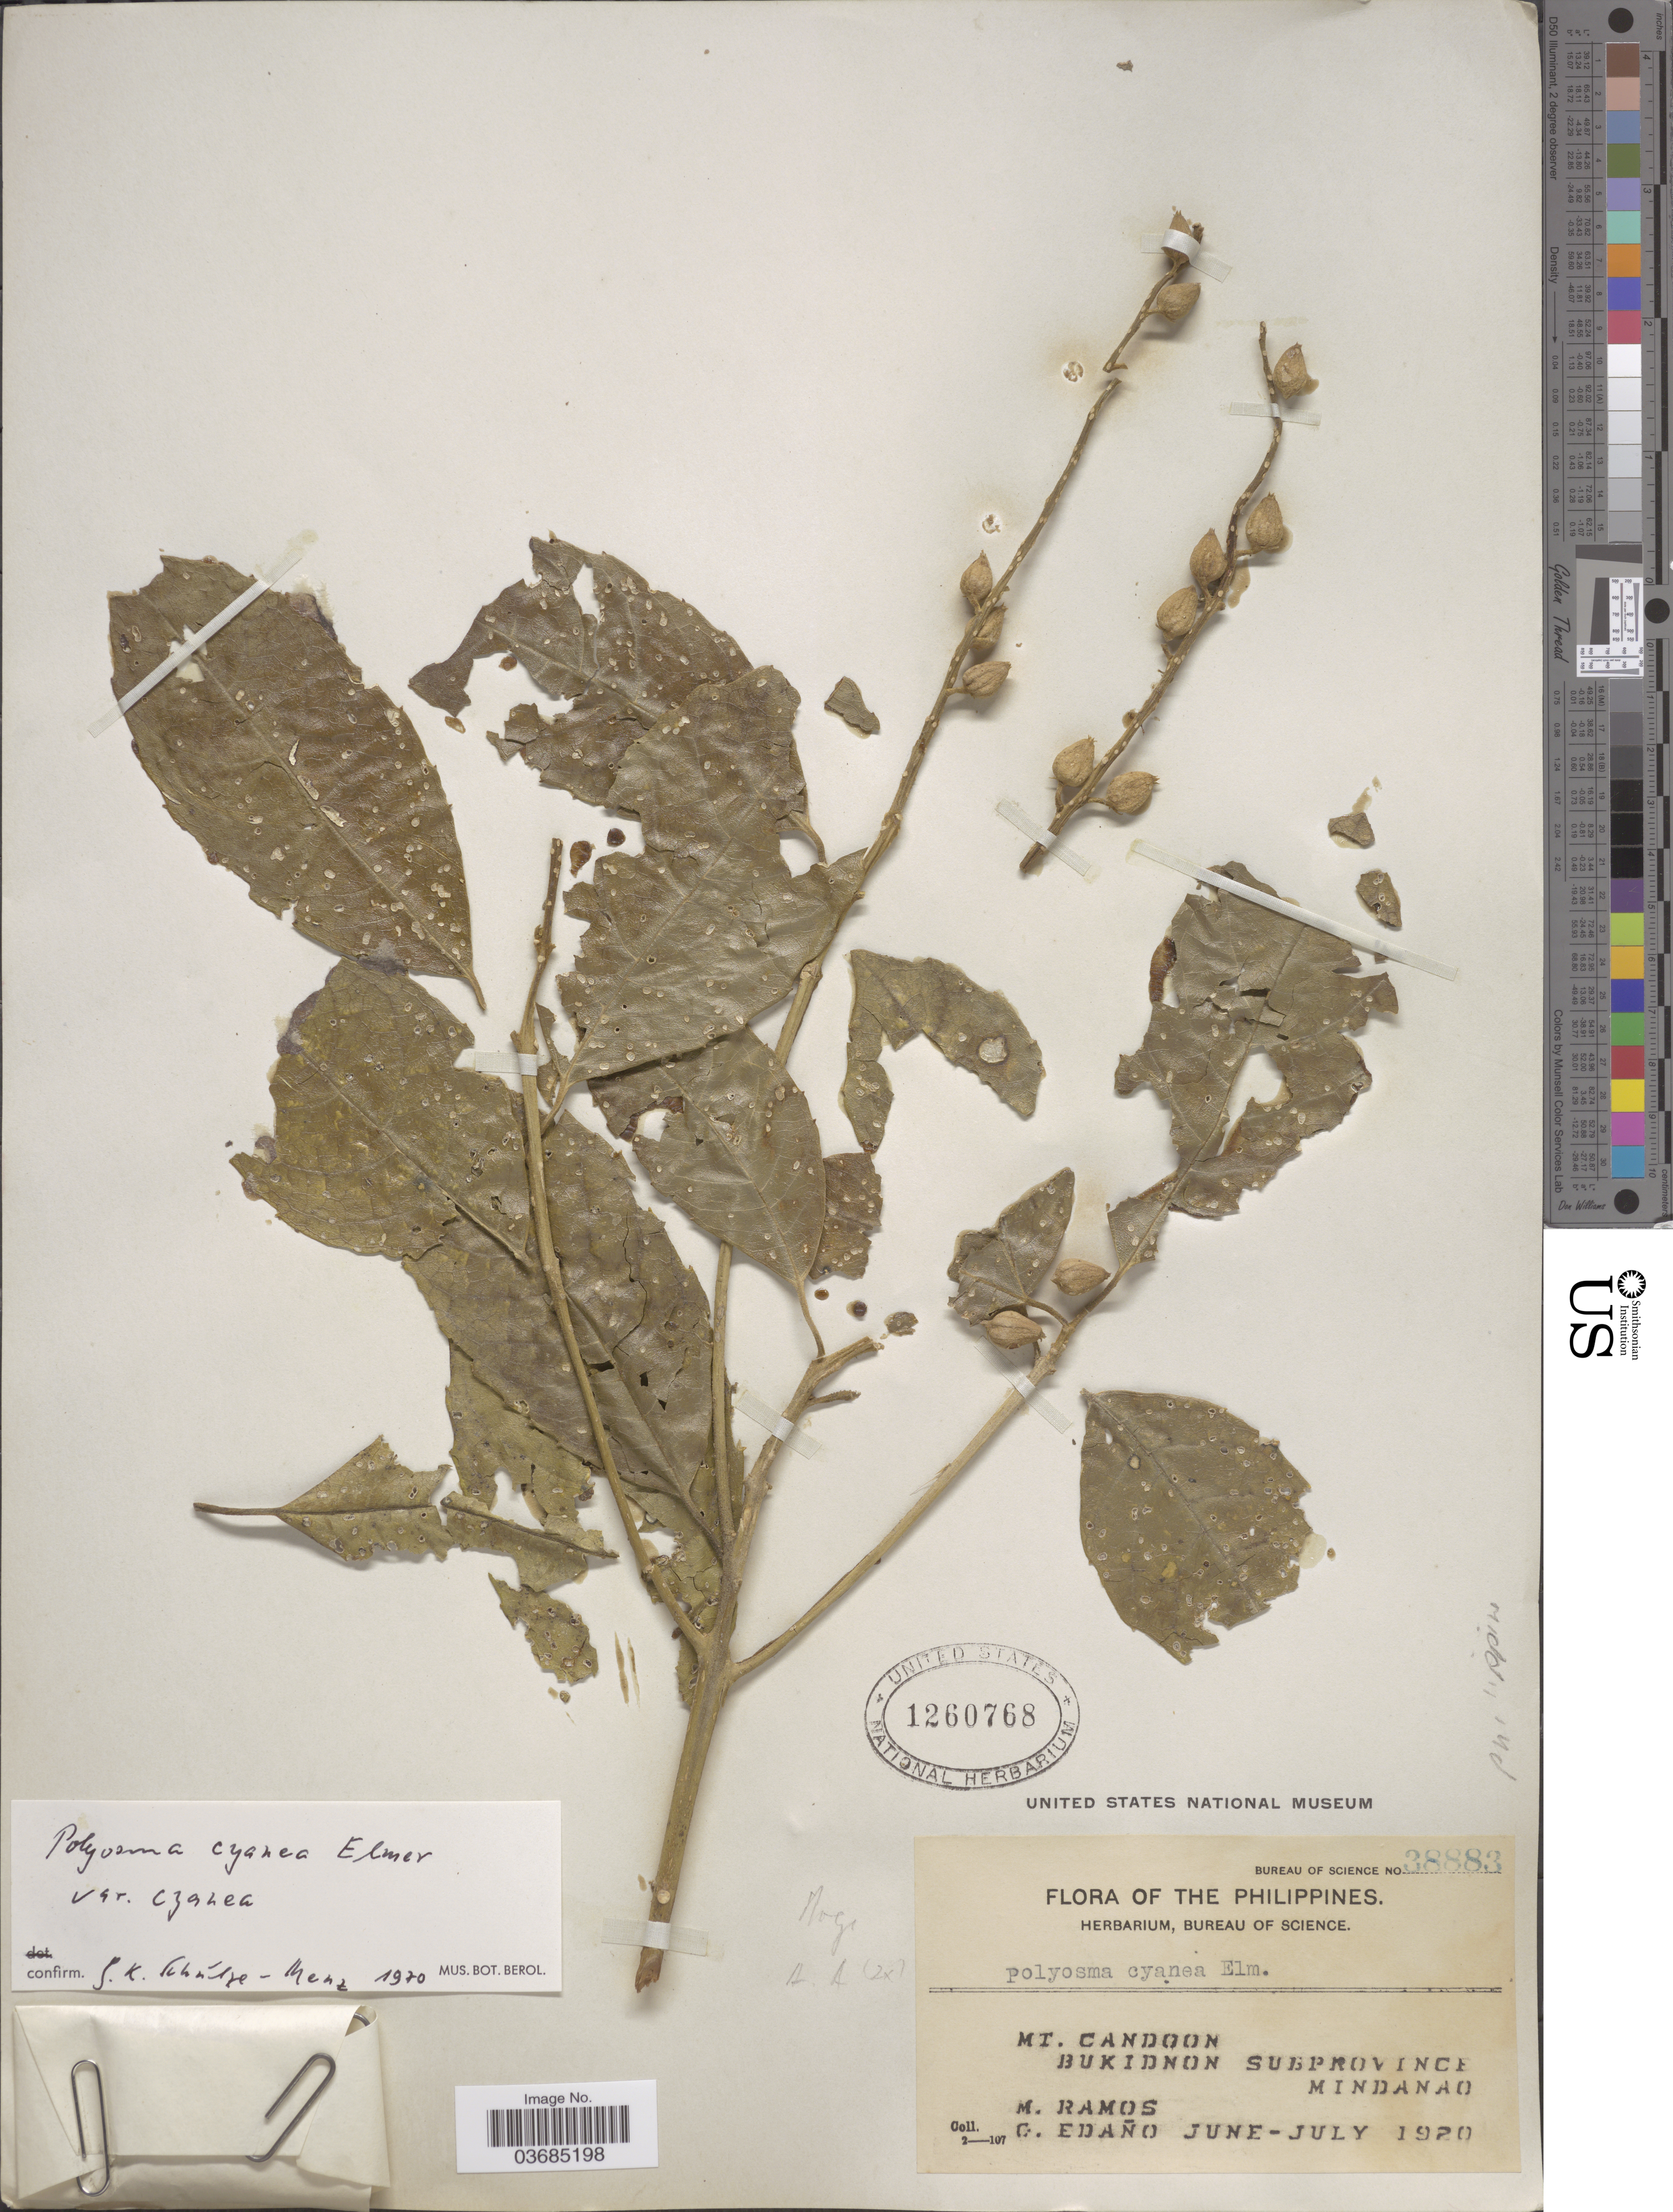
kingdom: Plantae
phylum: Tracheophyta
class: Magnoliopsida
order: Escalloniales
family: Escalloniaceae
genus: Polyosma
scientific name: Polyosma cyanea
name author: Elmer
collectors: M. Ramos & G. Edaño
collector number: Bureau of Science 38883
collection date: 1920-06/1920-07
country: Philippines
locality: Mt. Candoon, Bukidnon Subprovince, Mindanao.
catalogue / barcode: US 1260768